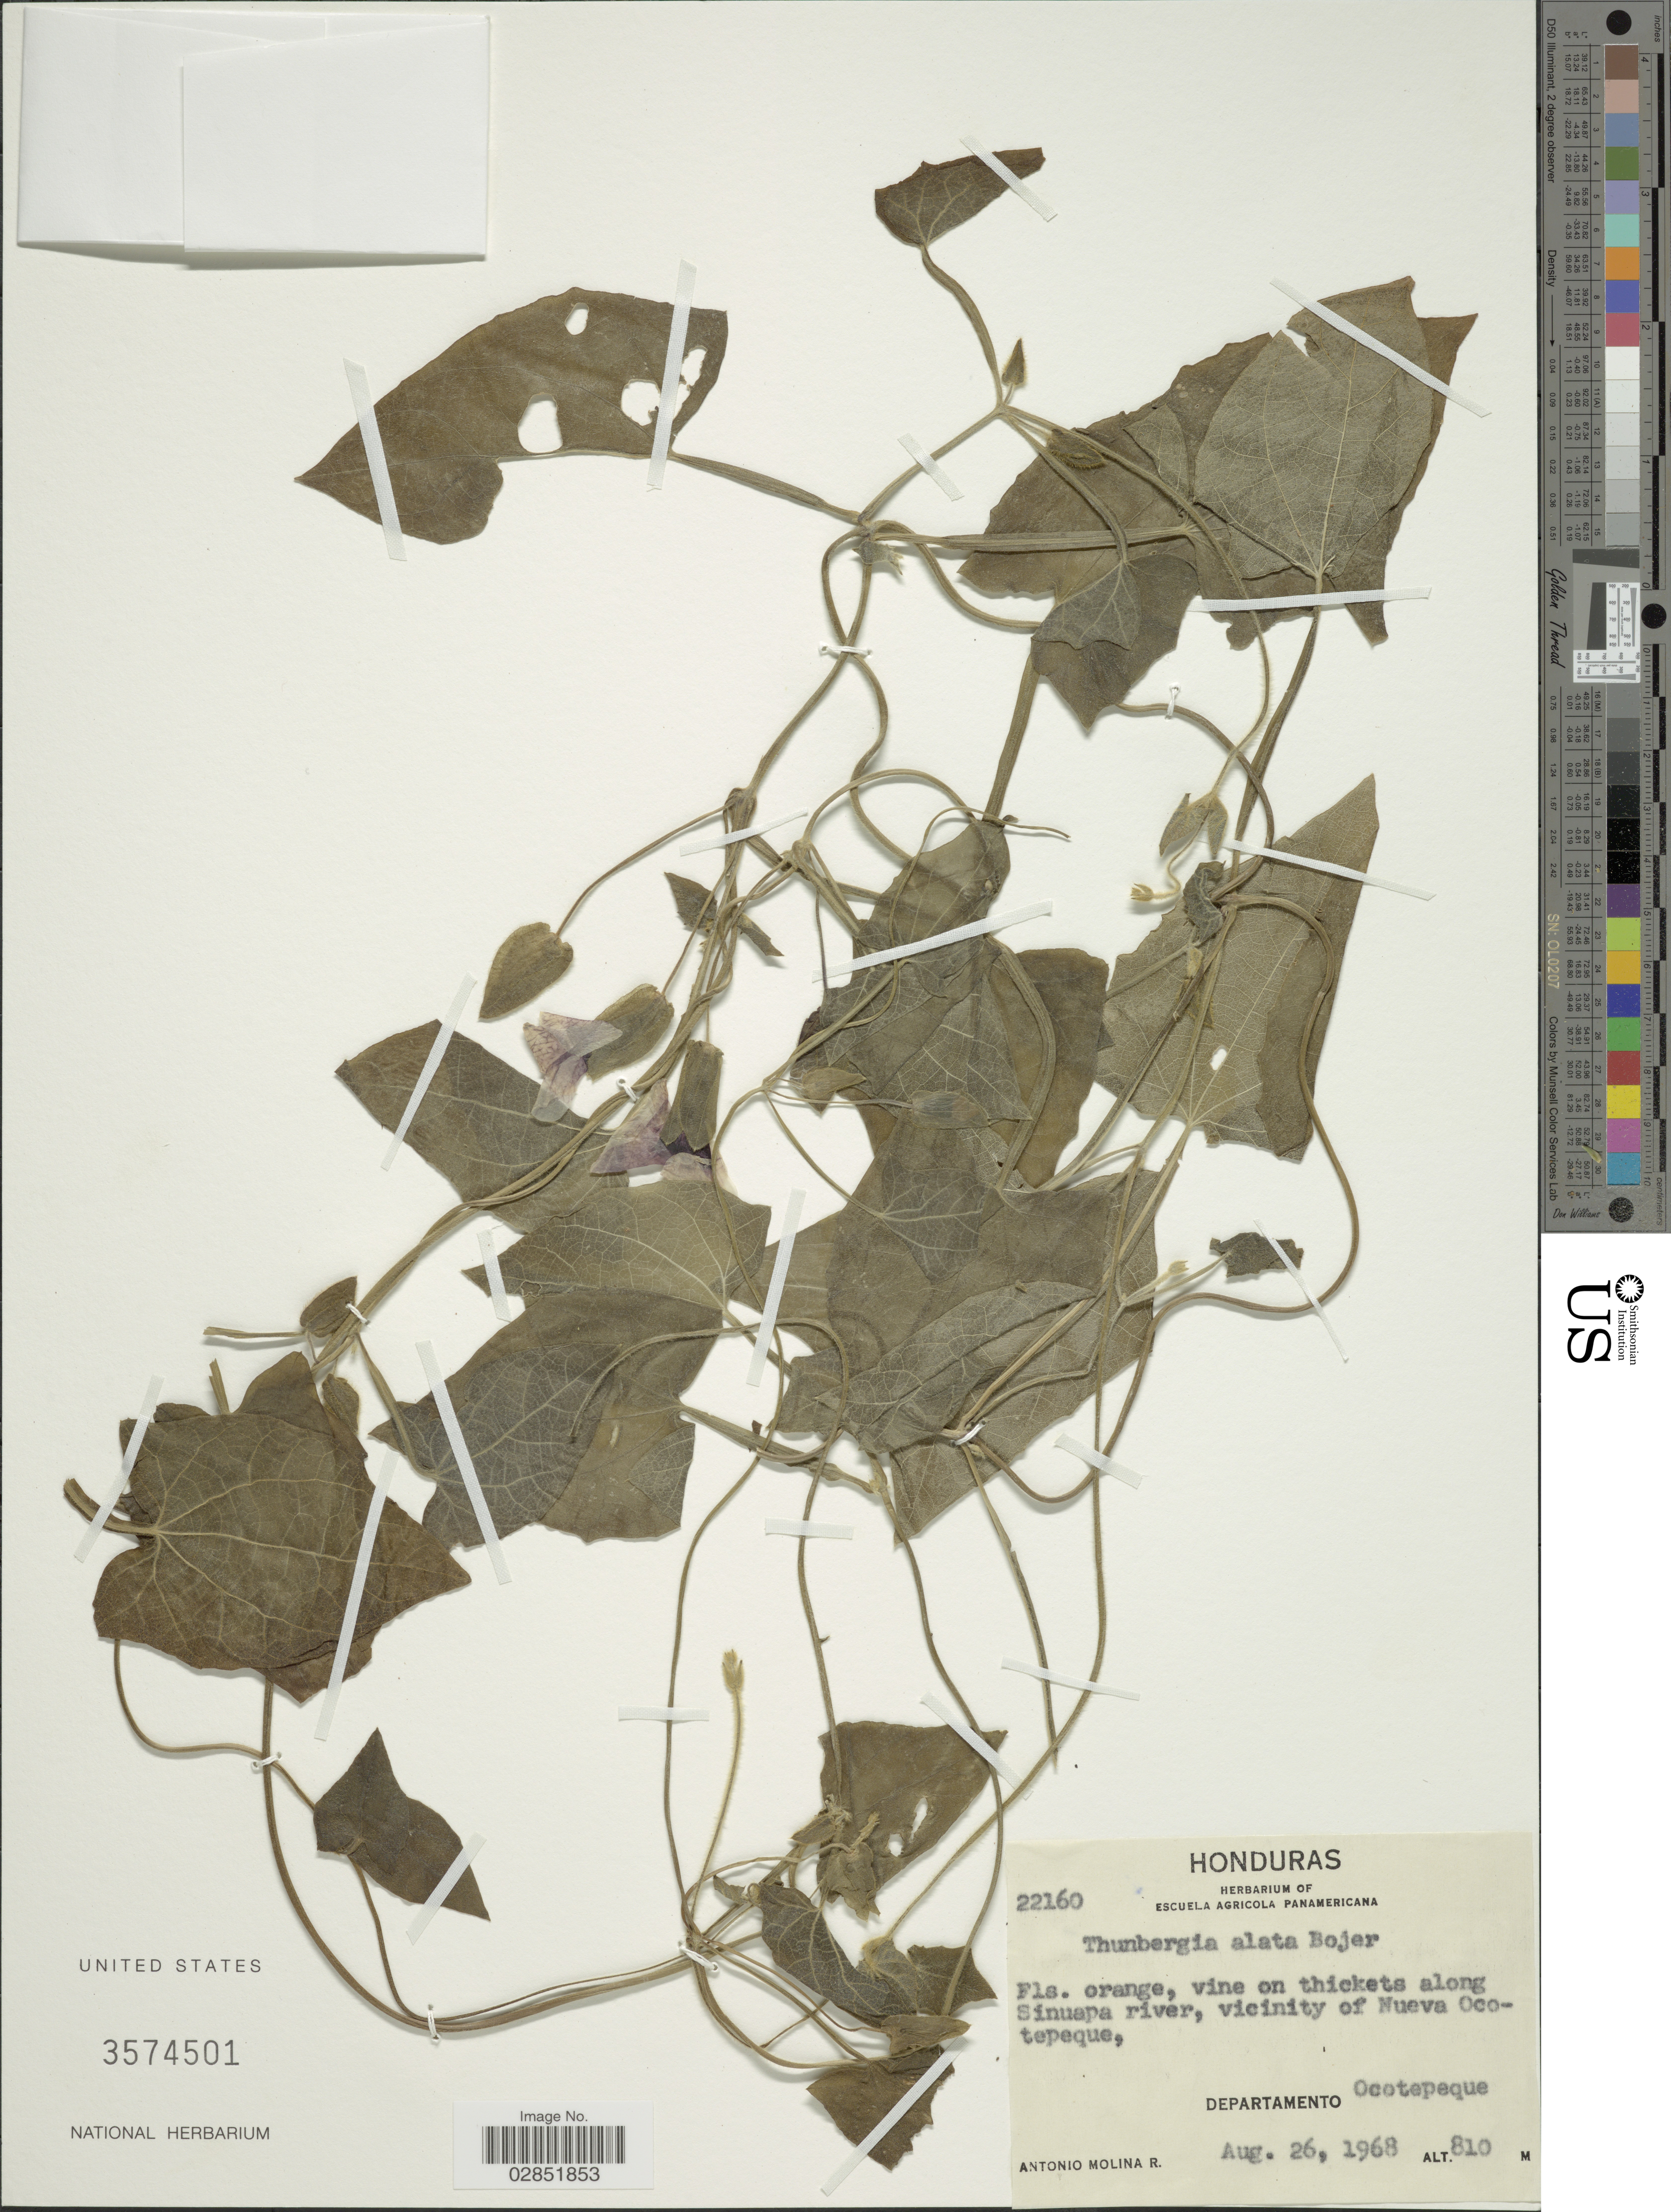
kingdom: Plantae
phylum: Tracheophyta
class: Magnoliopsida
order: Lamiales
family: Acanthaceae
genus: Thunbergia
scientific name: Thunbergia alata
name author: Bojer ex Sims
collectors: A. Molina R.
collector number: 22160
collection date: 1968-08-26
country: Honduras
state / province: Ocotepeque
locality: Vine on thickets along Sinuapa river, vicinity of Nueva Ocotepeque, Departamento Ocotepeque.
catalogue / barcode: US 3574501